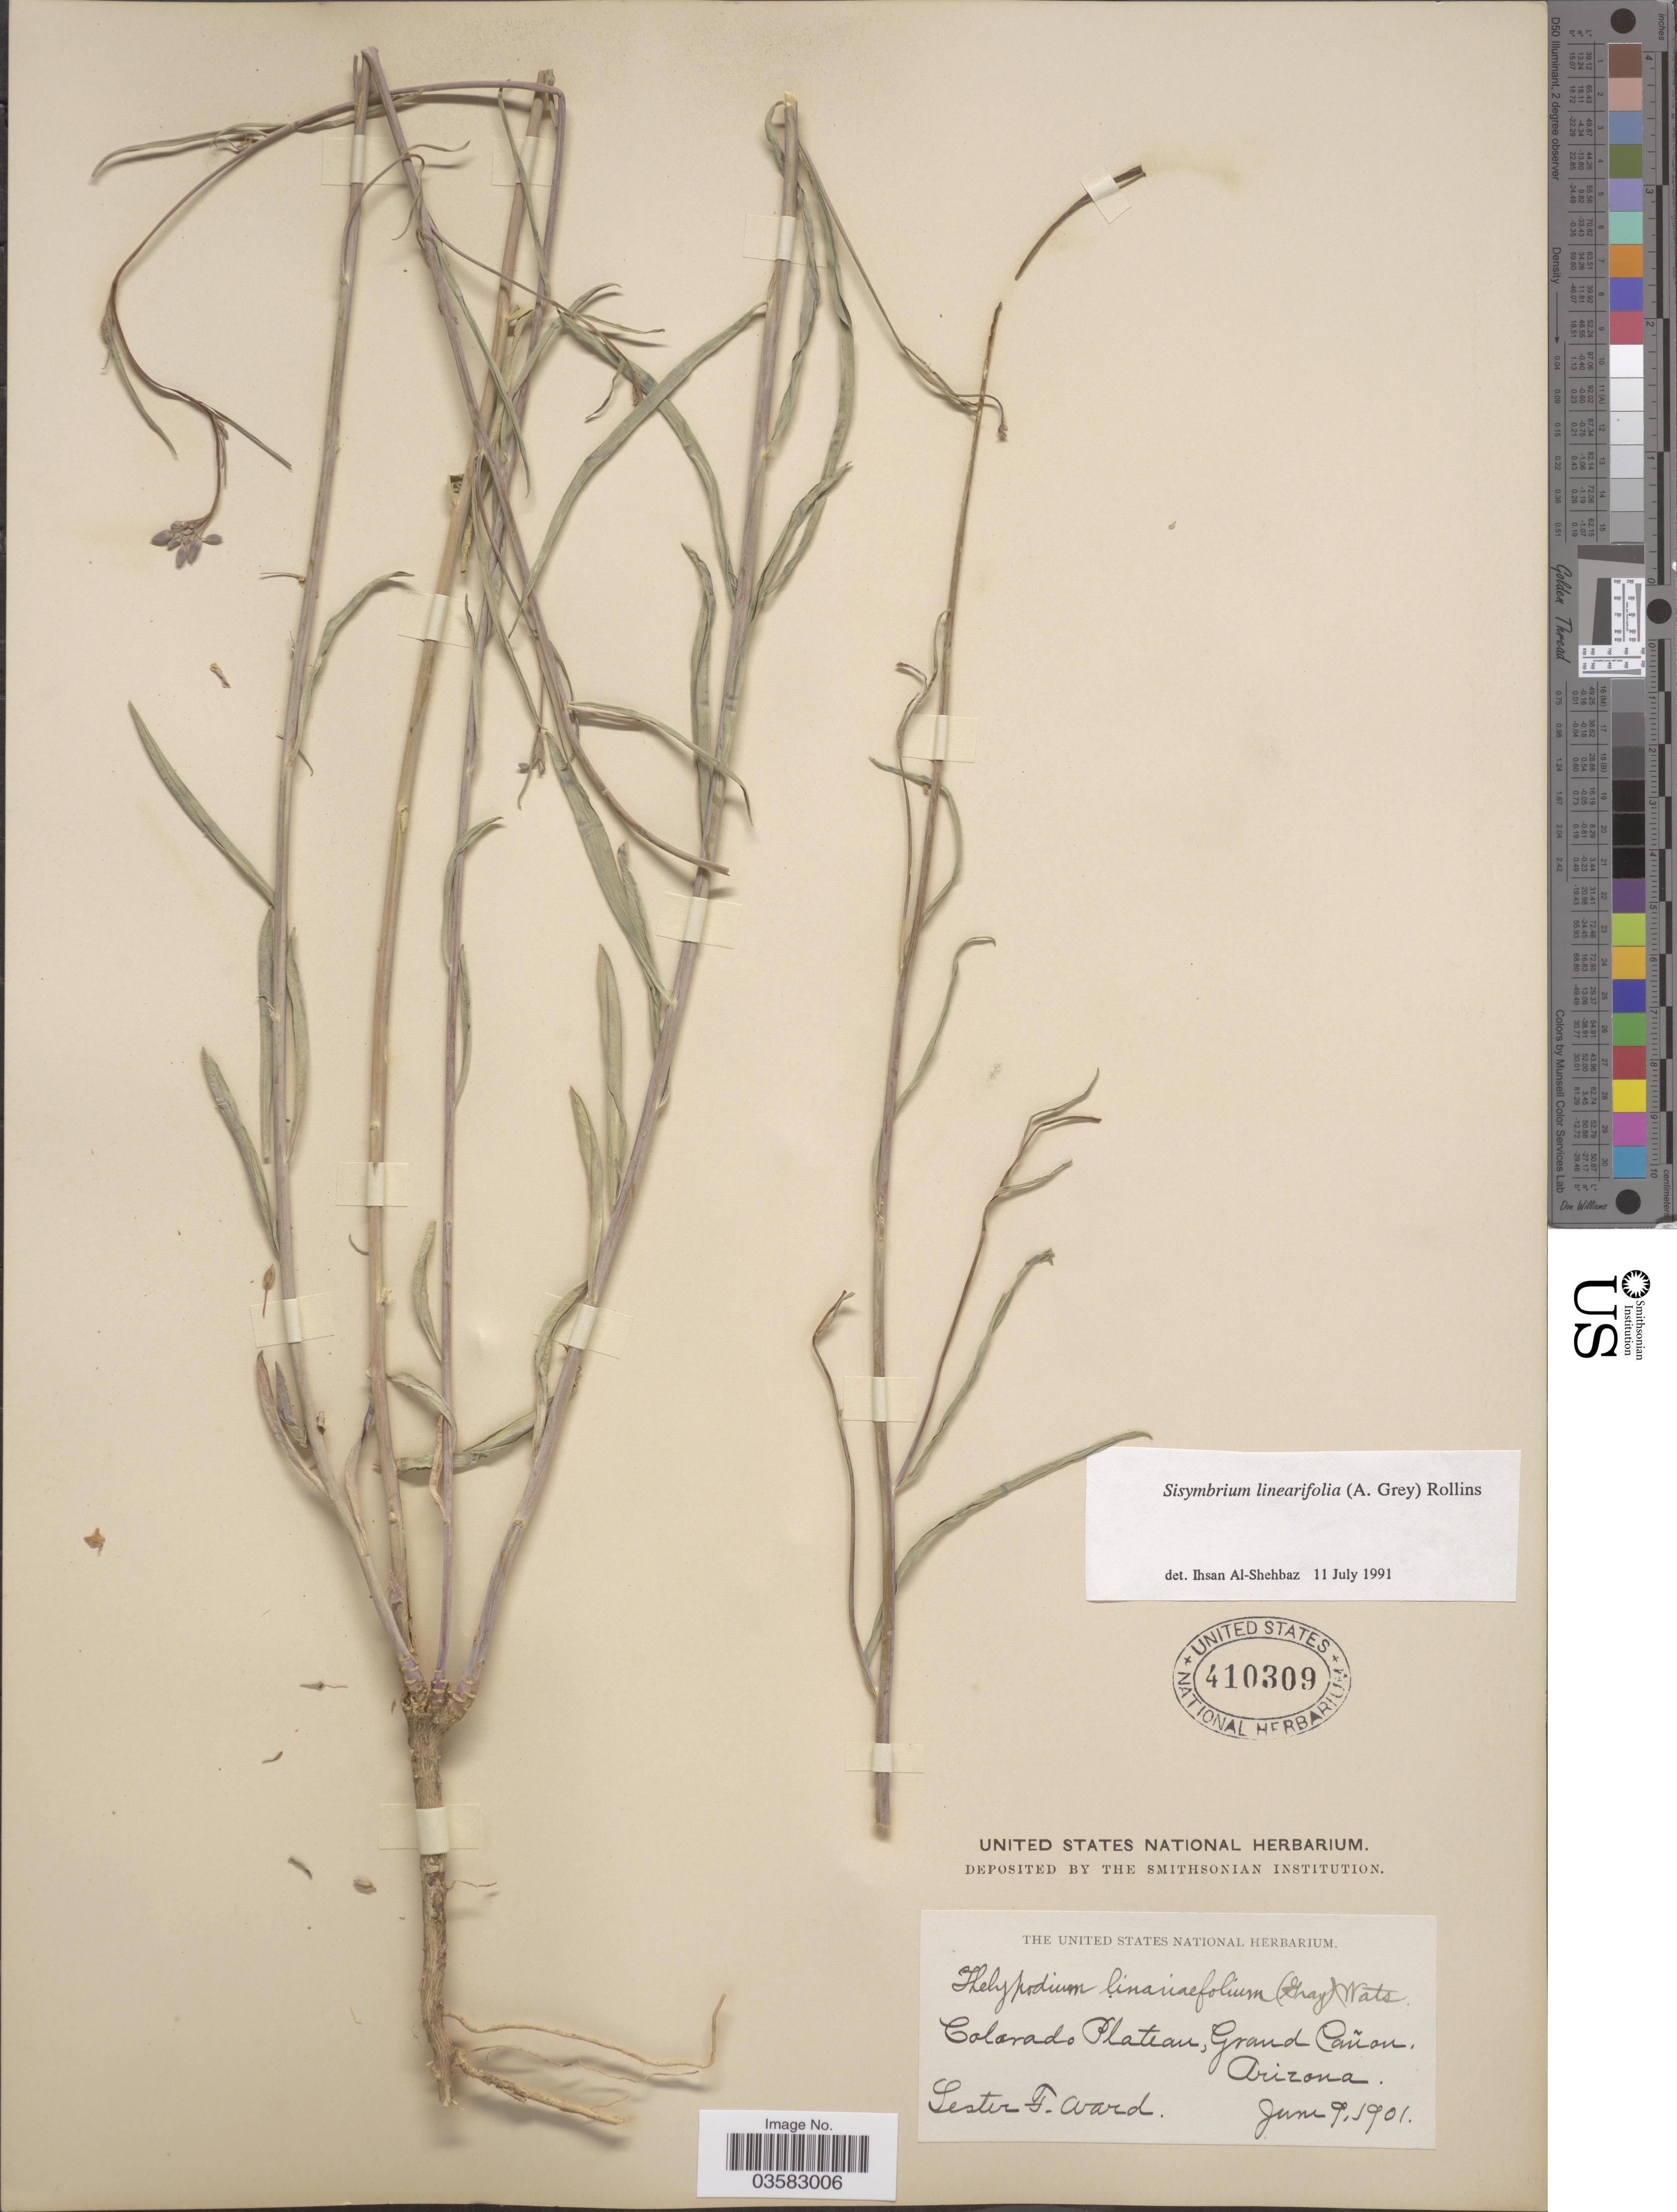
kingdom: Plantae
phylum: Tracheophyta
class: Magnoliopsida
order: Brassicales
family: Brassicaceae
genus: Sisymbrium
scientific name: Sisymbrium linearifolium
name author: (A. Gray) Payson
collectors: L. F. Ward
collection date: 1901-06-09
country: United States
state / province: Arizona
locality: Colorado Plateau, Grand Cañon.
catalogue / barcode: US 410309